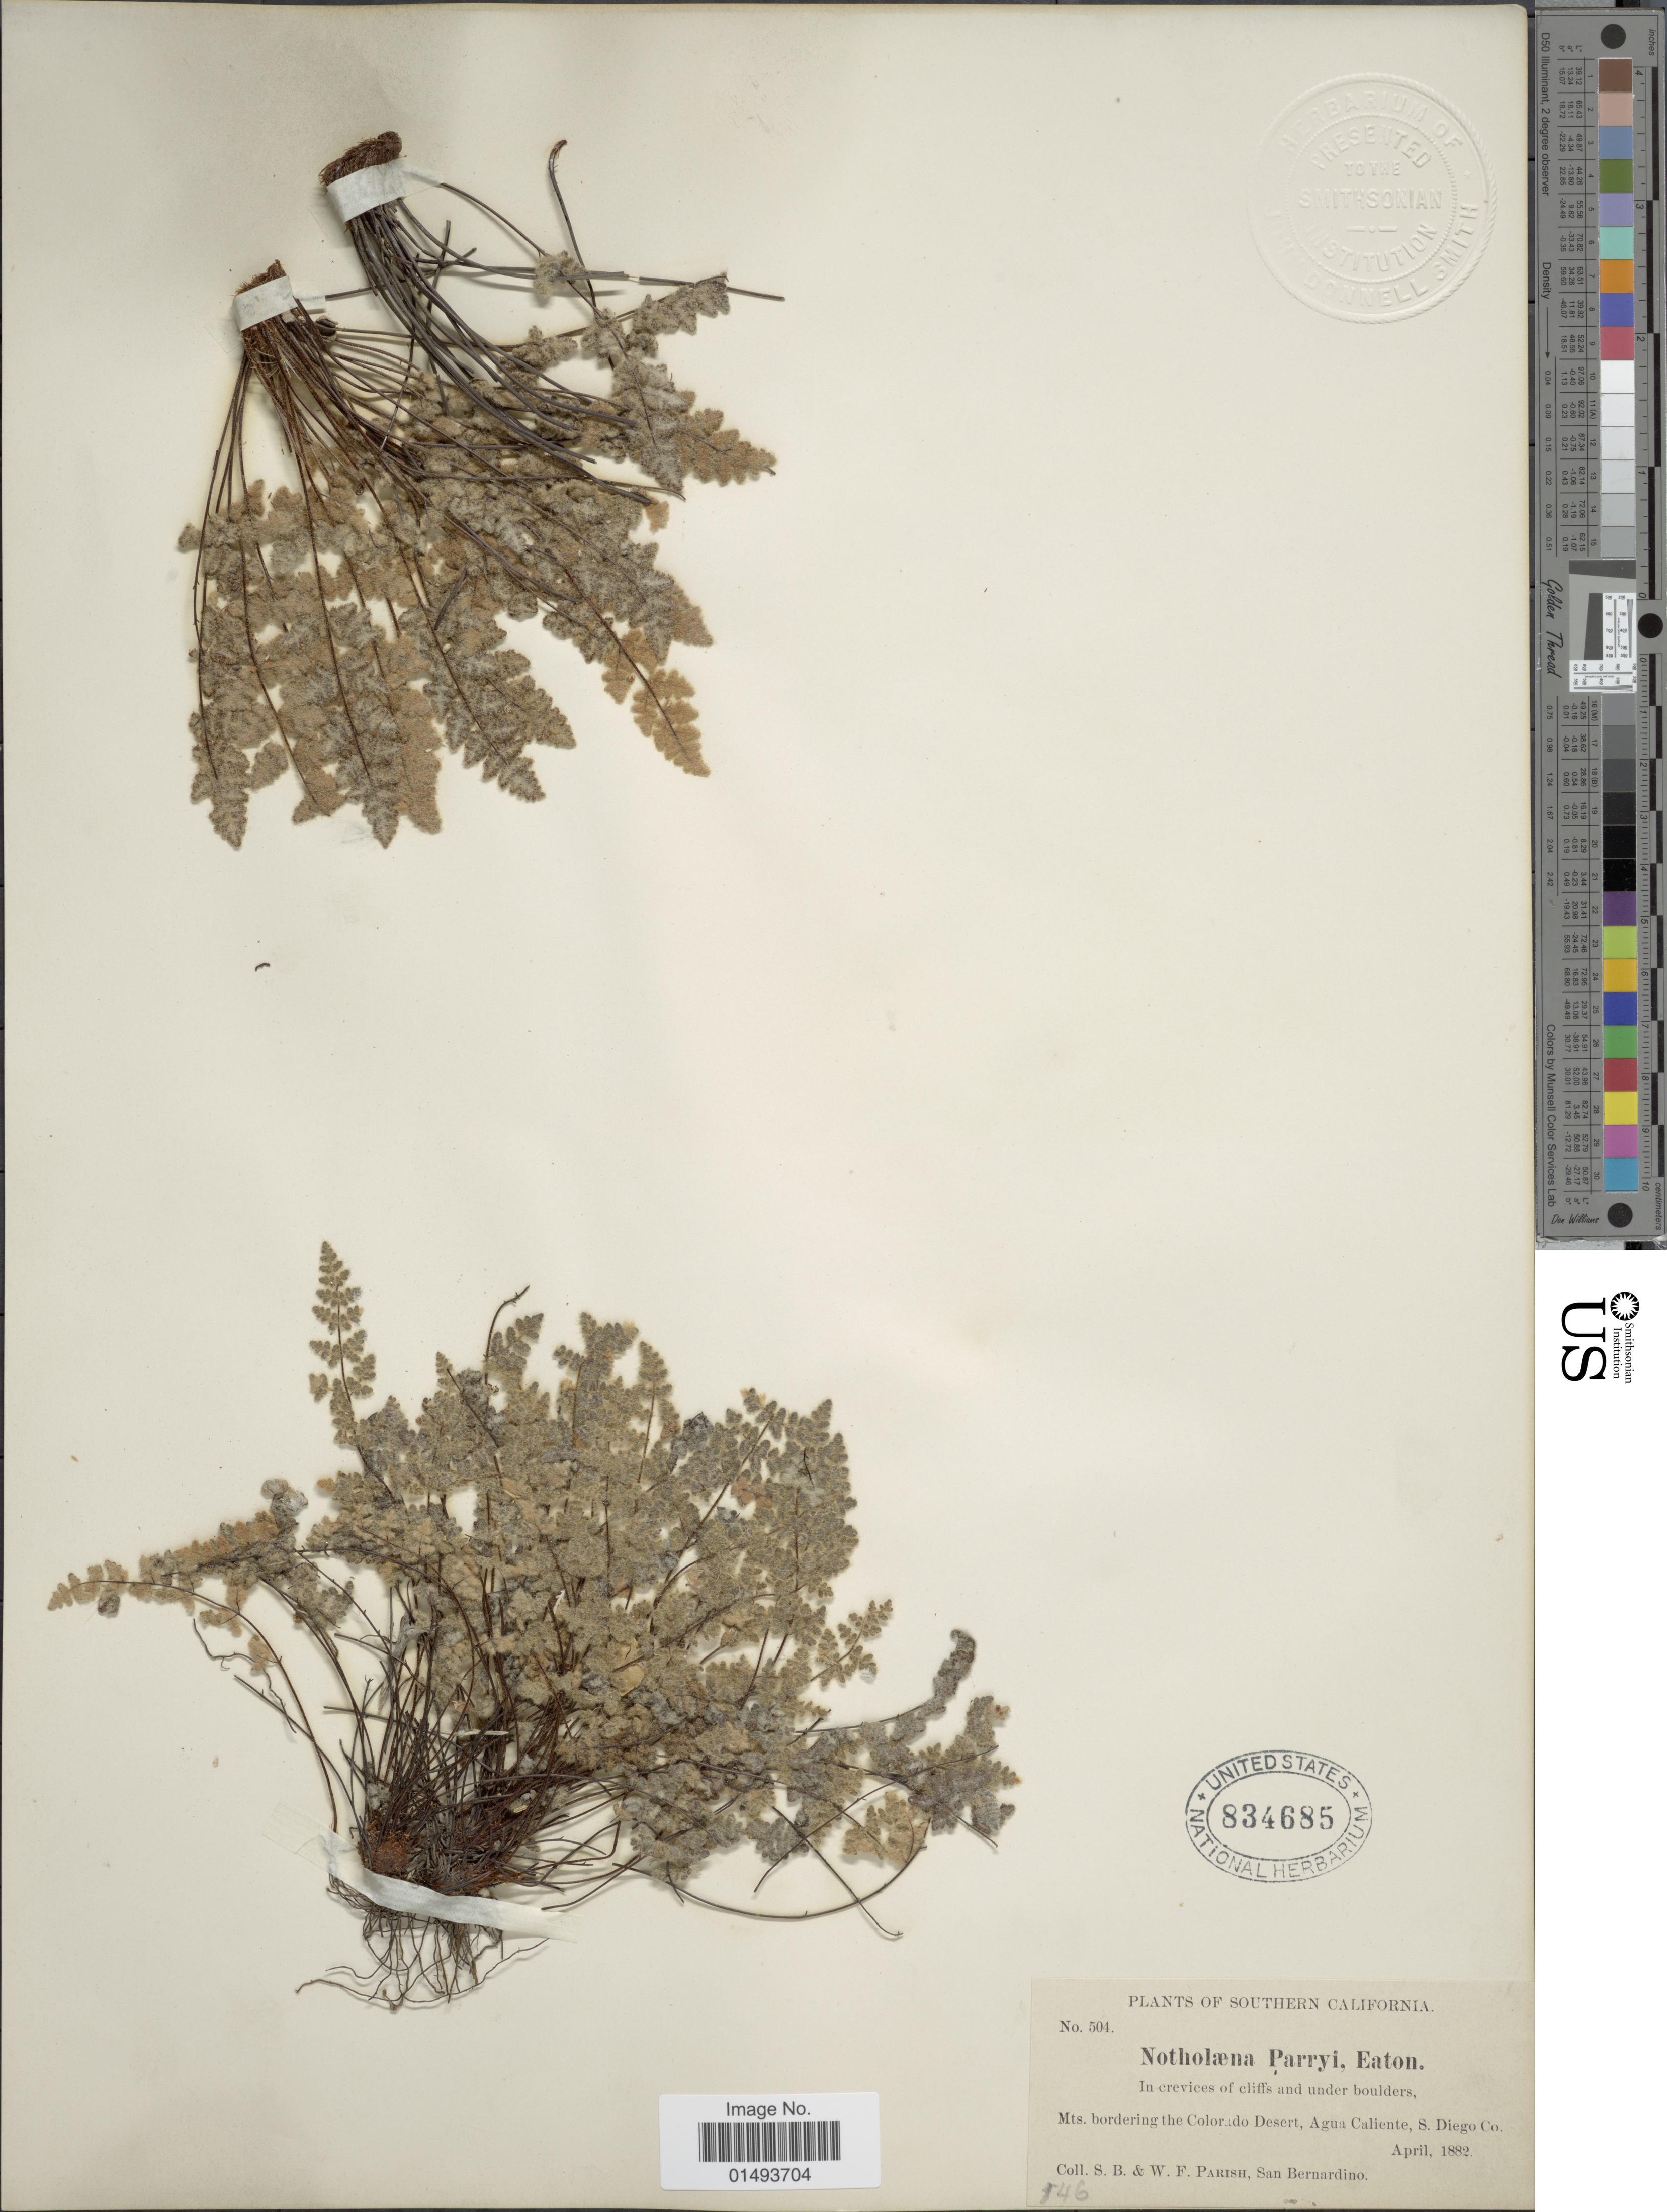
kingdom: Plantae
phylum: Tracheophyta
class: Polypodiopsida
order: Polypodiales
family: Pteridaceae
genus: Myriopteris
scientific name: Myriopteris parryi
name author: (D.C. Eaton) Grusz & Windham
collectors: S. B. Parish & S. B. Parish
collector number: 504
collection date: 1882-04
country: United States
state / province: California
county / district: San Diego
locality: Plants of Southern California, Mts. bordering the Colorado Desert, Agua Caliente, S. Diego Co.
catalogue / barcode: US 834685